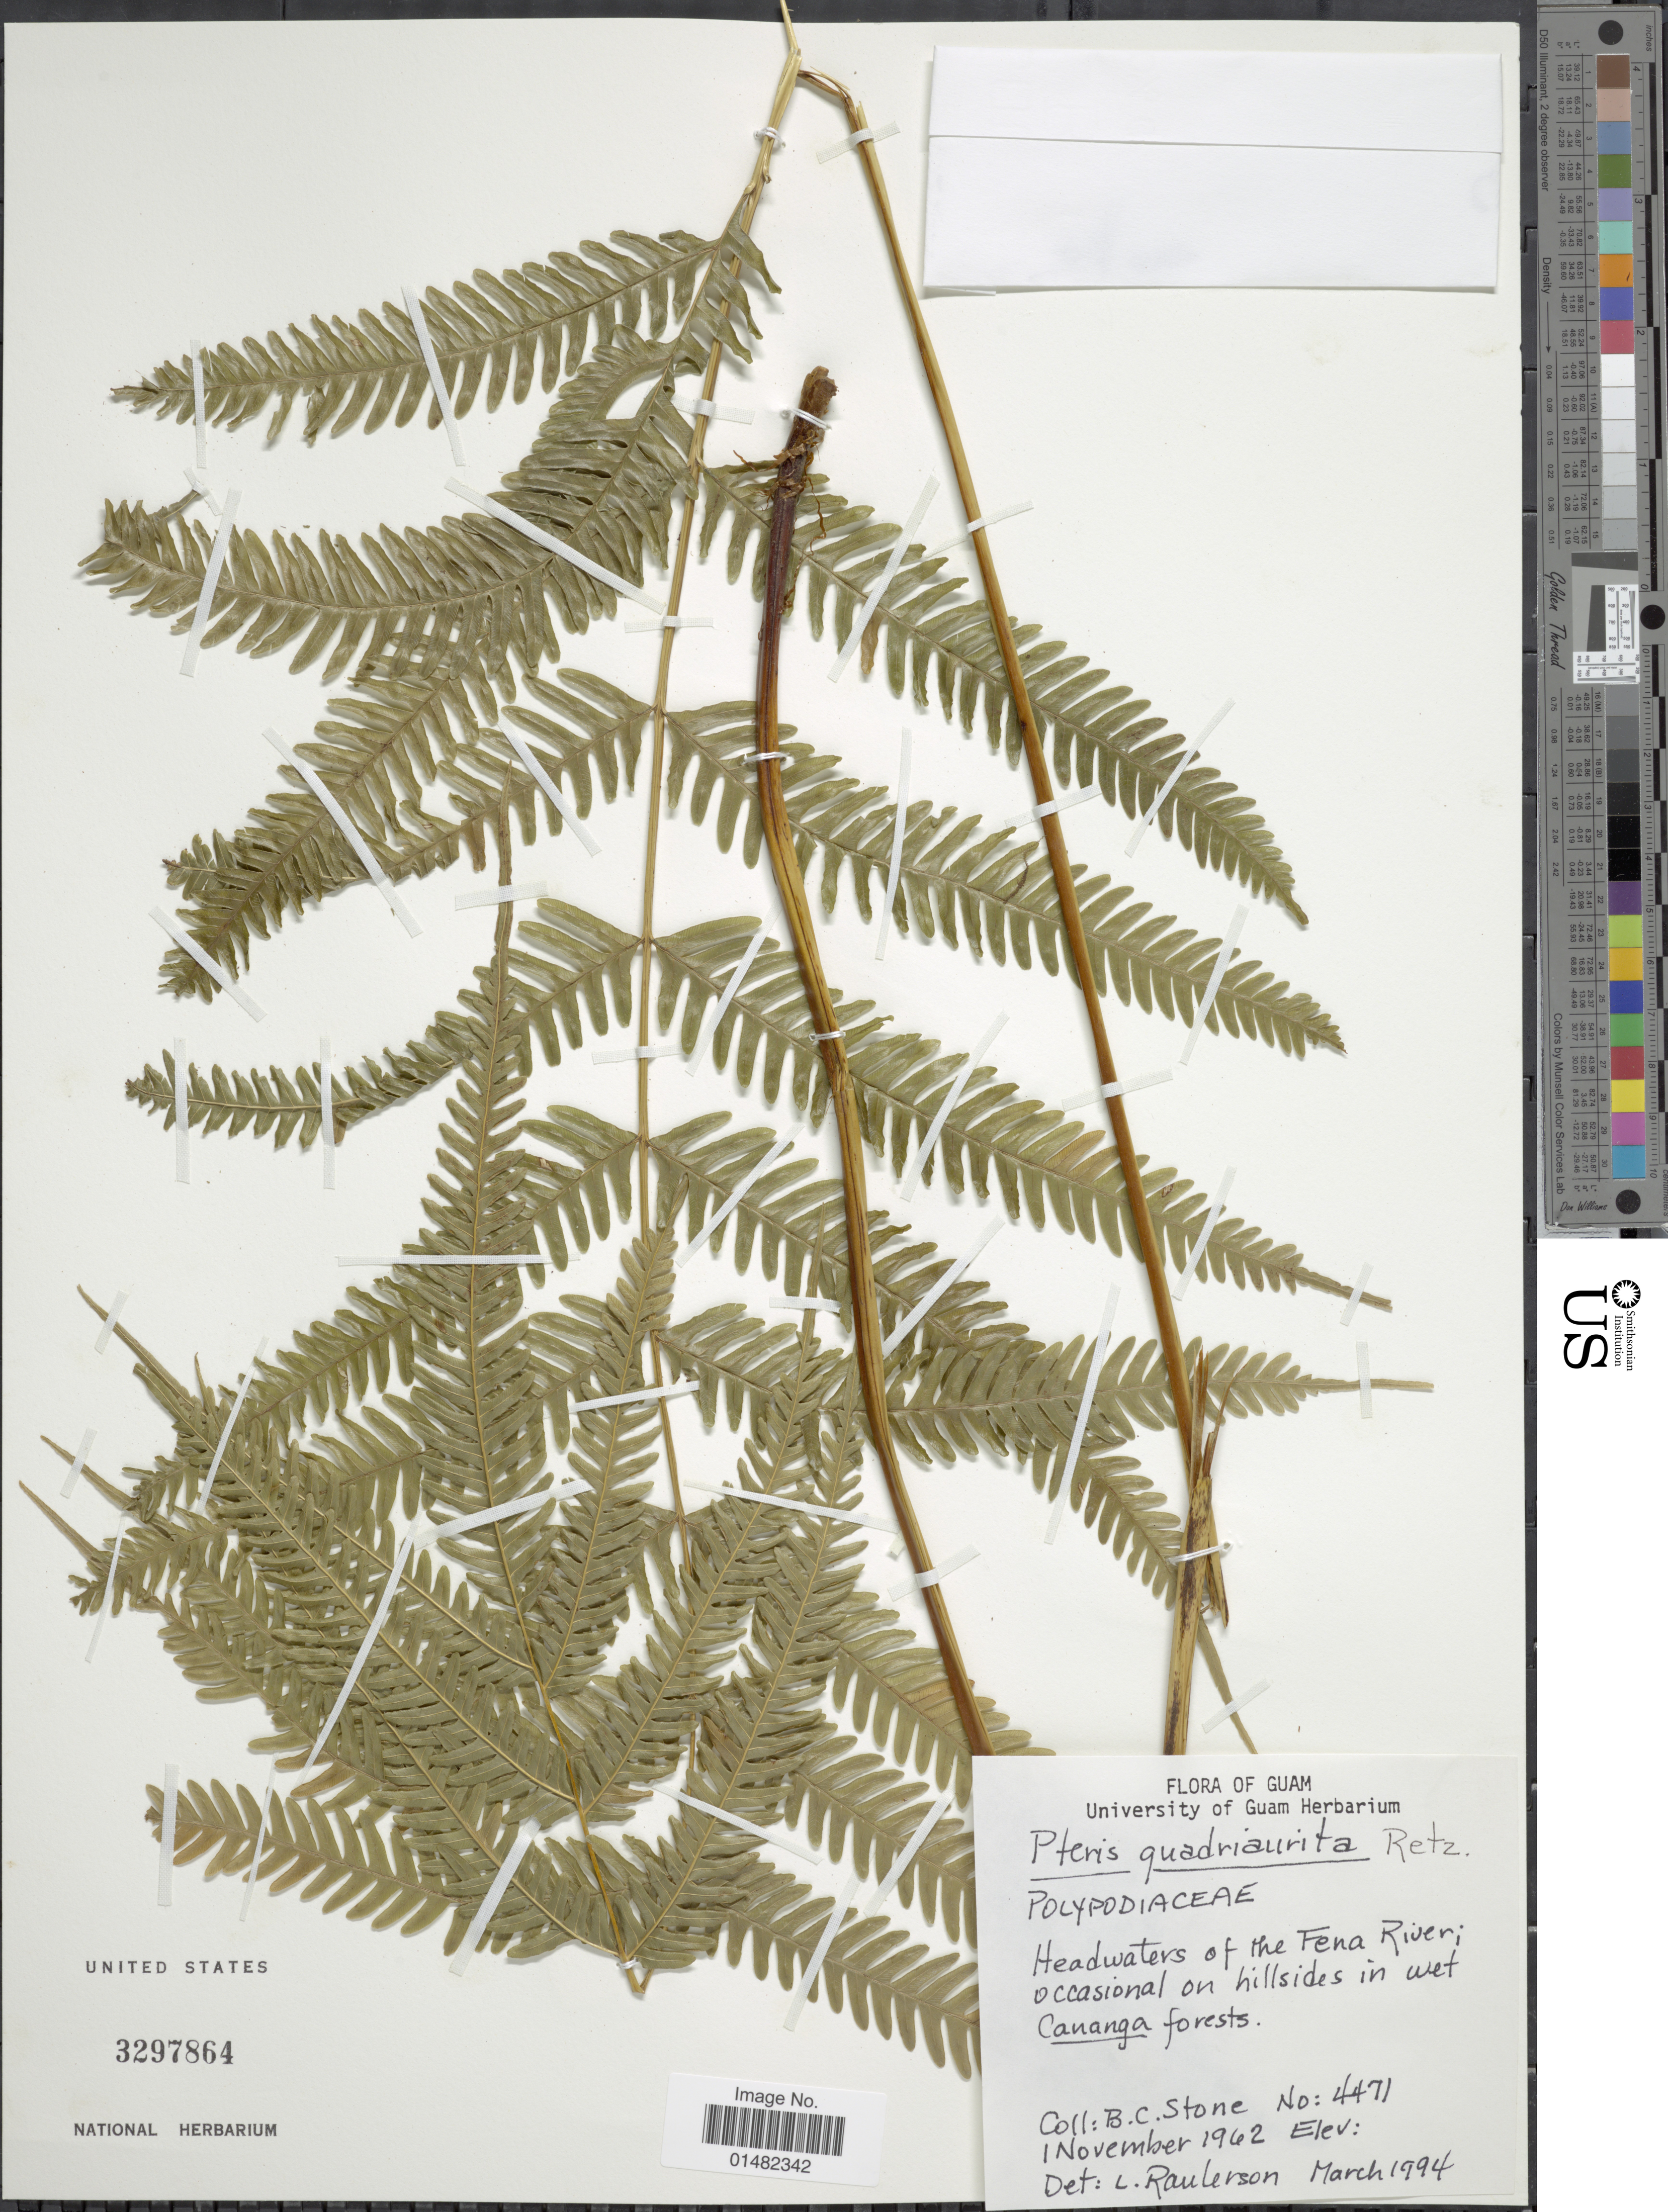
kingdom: Plantae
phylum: Tracheophyta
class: Polypodiopsida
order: Polypodiales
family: Pteridaceae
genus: Pteris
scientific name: Pteris quadriaurita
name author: Retz.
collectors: B. C. Stone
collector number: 4471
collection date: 1962-11-01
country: Northern Mariana Islands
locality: Guam, Headwaters of the Fena River; occasional on hillsides in wet Cananga forests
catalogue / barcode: US 3297864